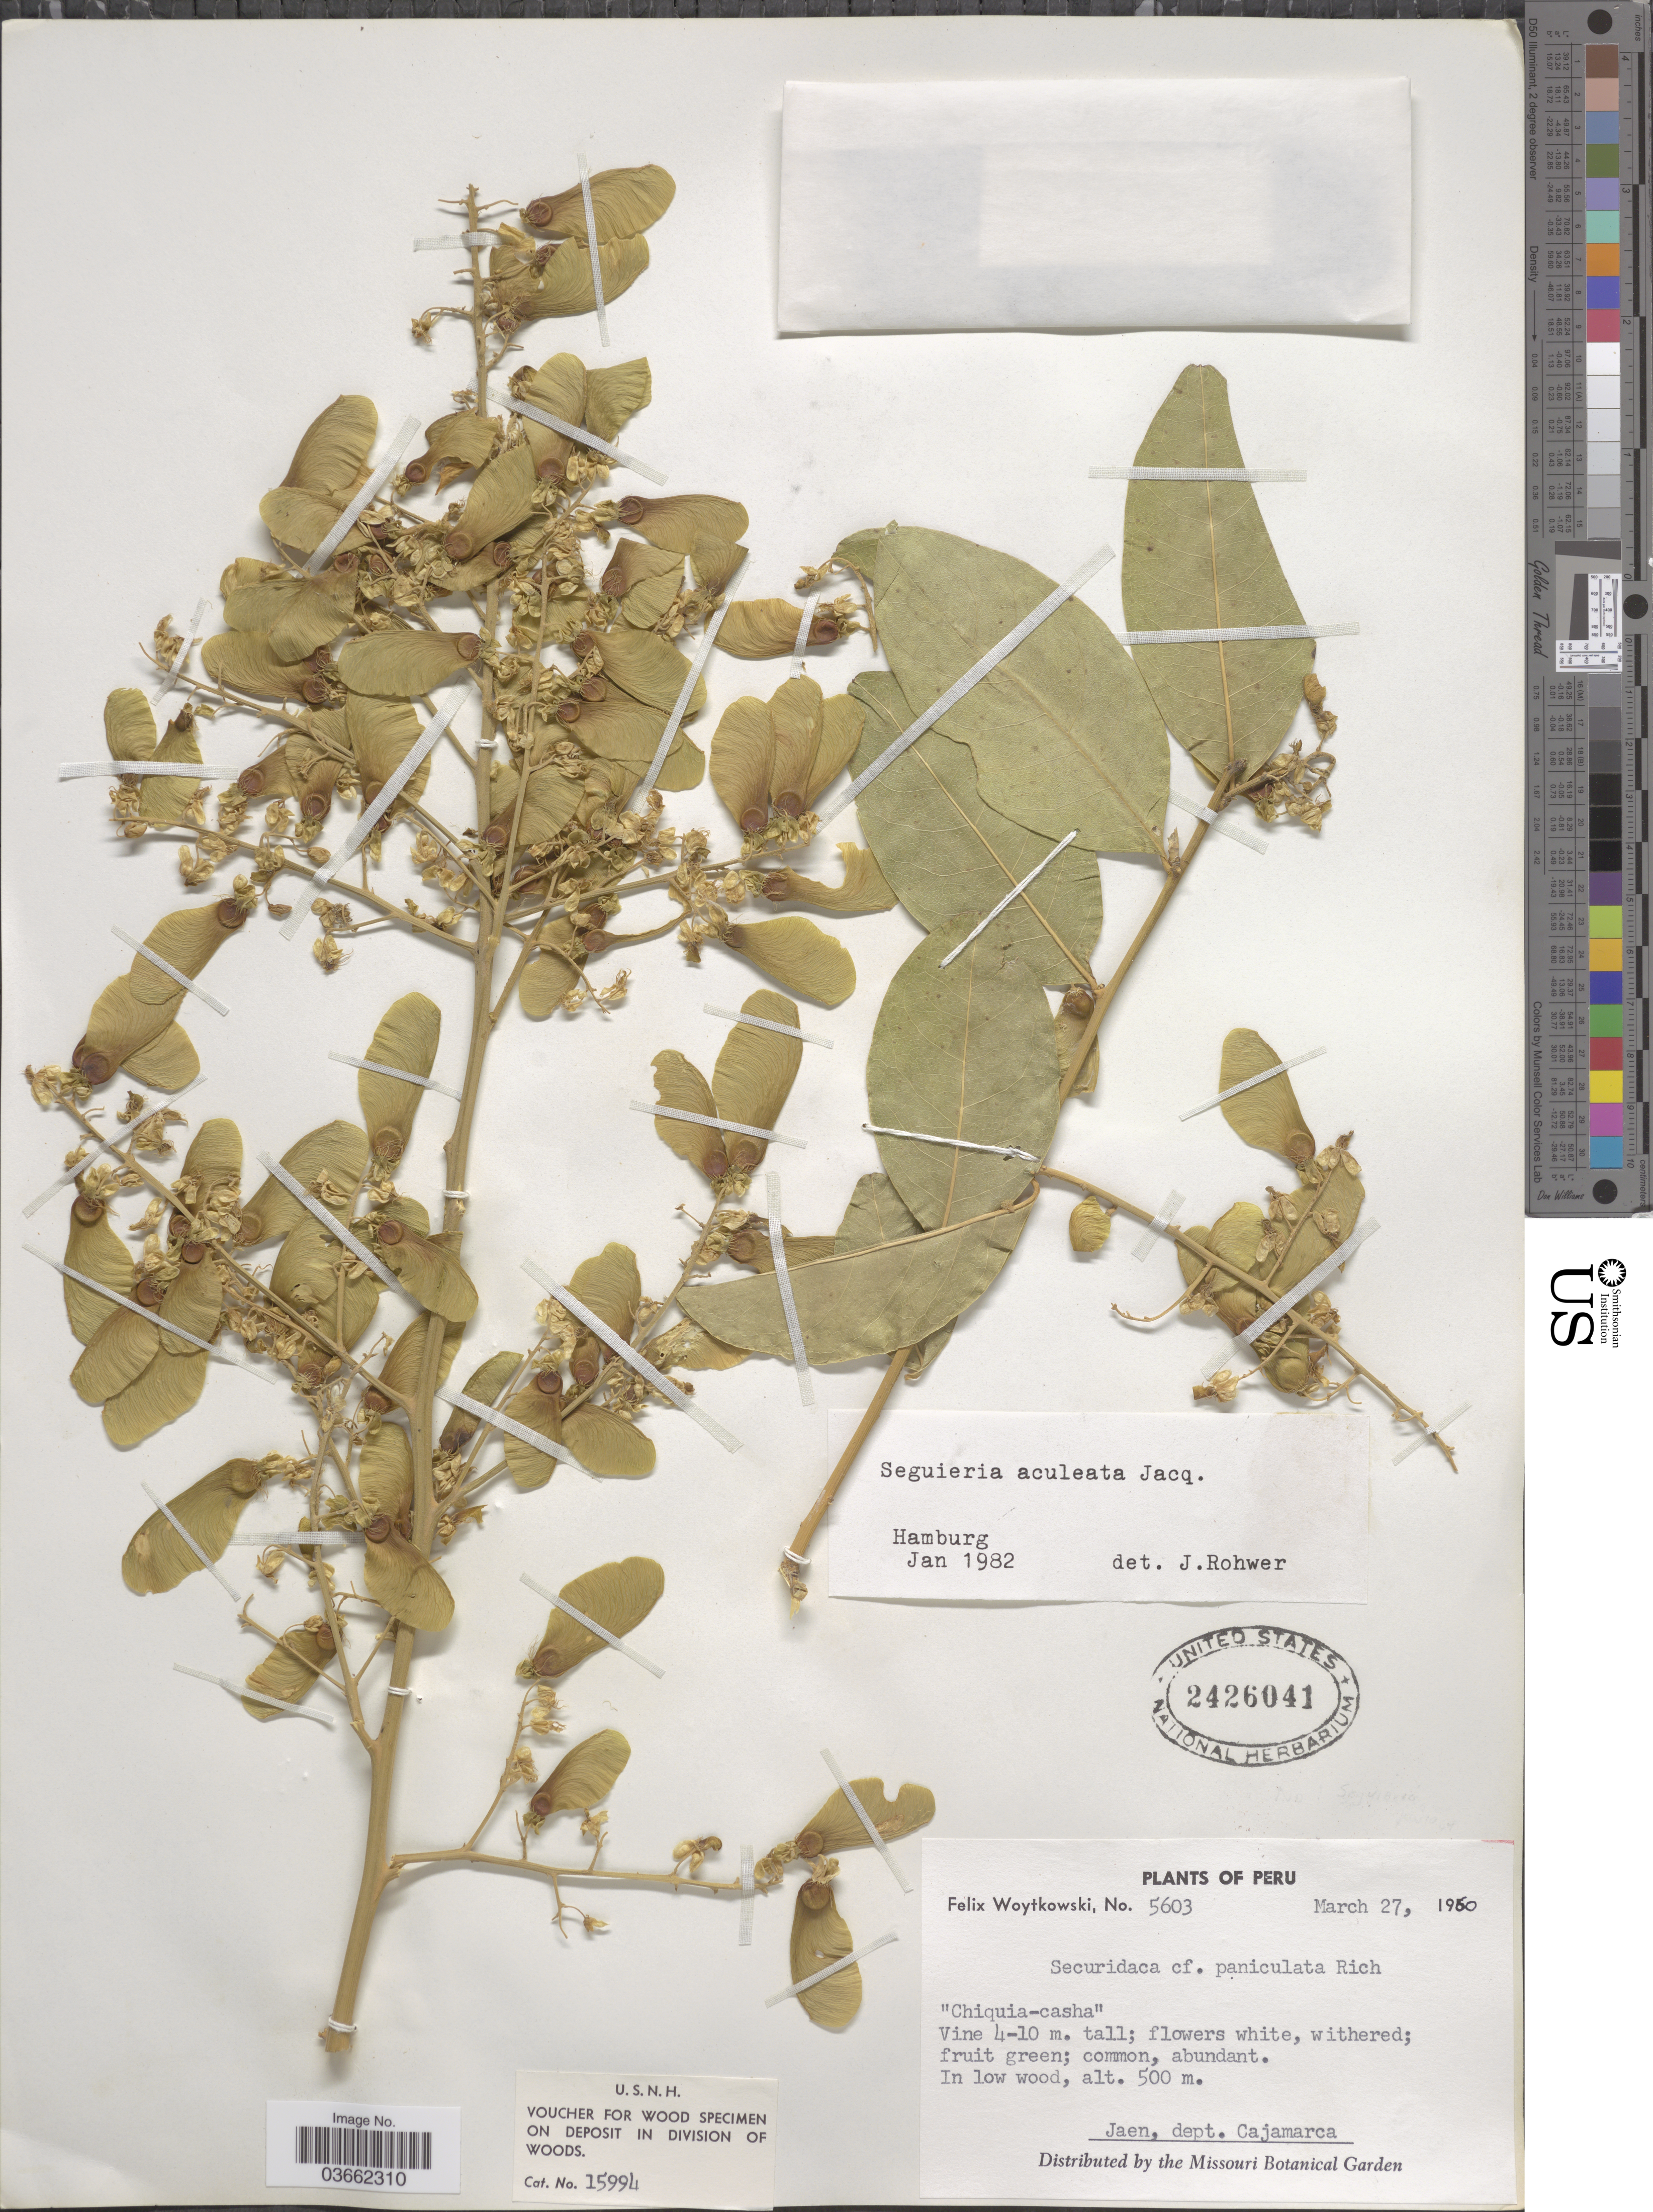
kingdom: Plantae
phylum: Tracheophyta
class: Magnoliopsida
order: Caryophyllales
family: Phytolaccaceae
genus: Seguieria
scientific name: Seguieria aculeata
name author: Jacq.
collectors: F. Woytkowski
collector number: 5603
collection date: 1960-03-27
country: Peru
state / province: Cajamarca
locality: Jaen, dept. Cajamarca.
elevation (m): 500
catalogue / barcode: US 2426041